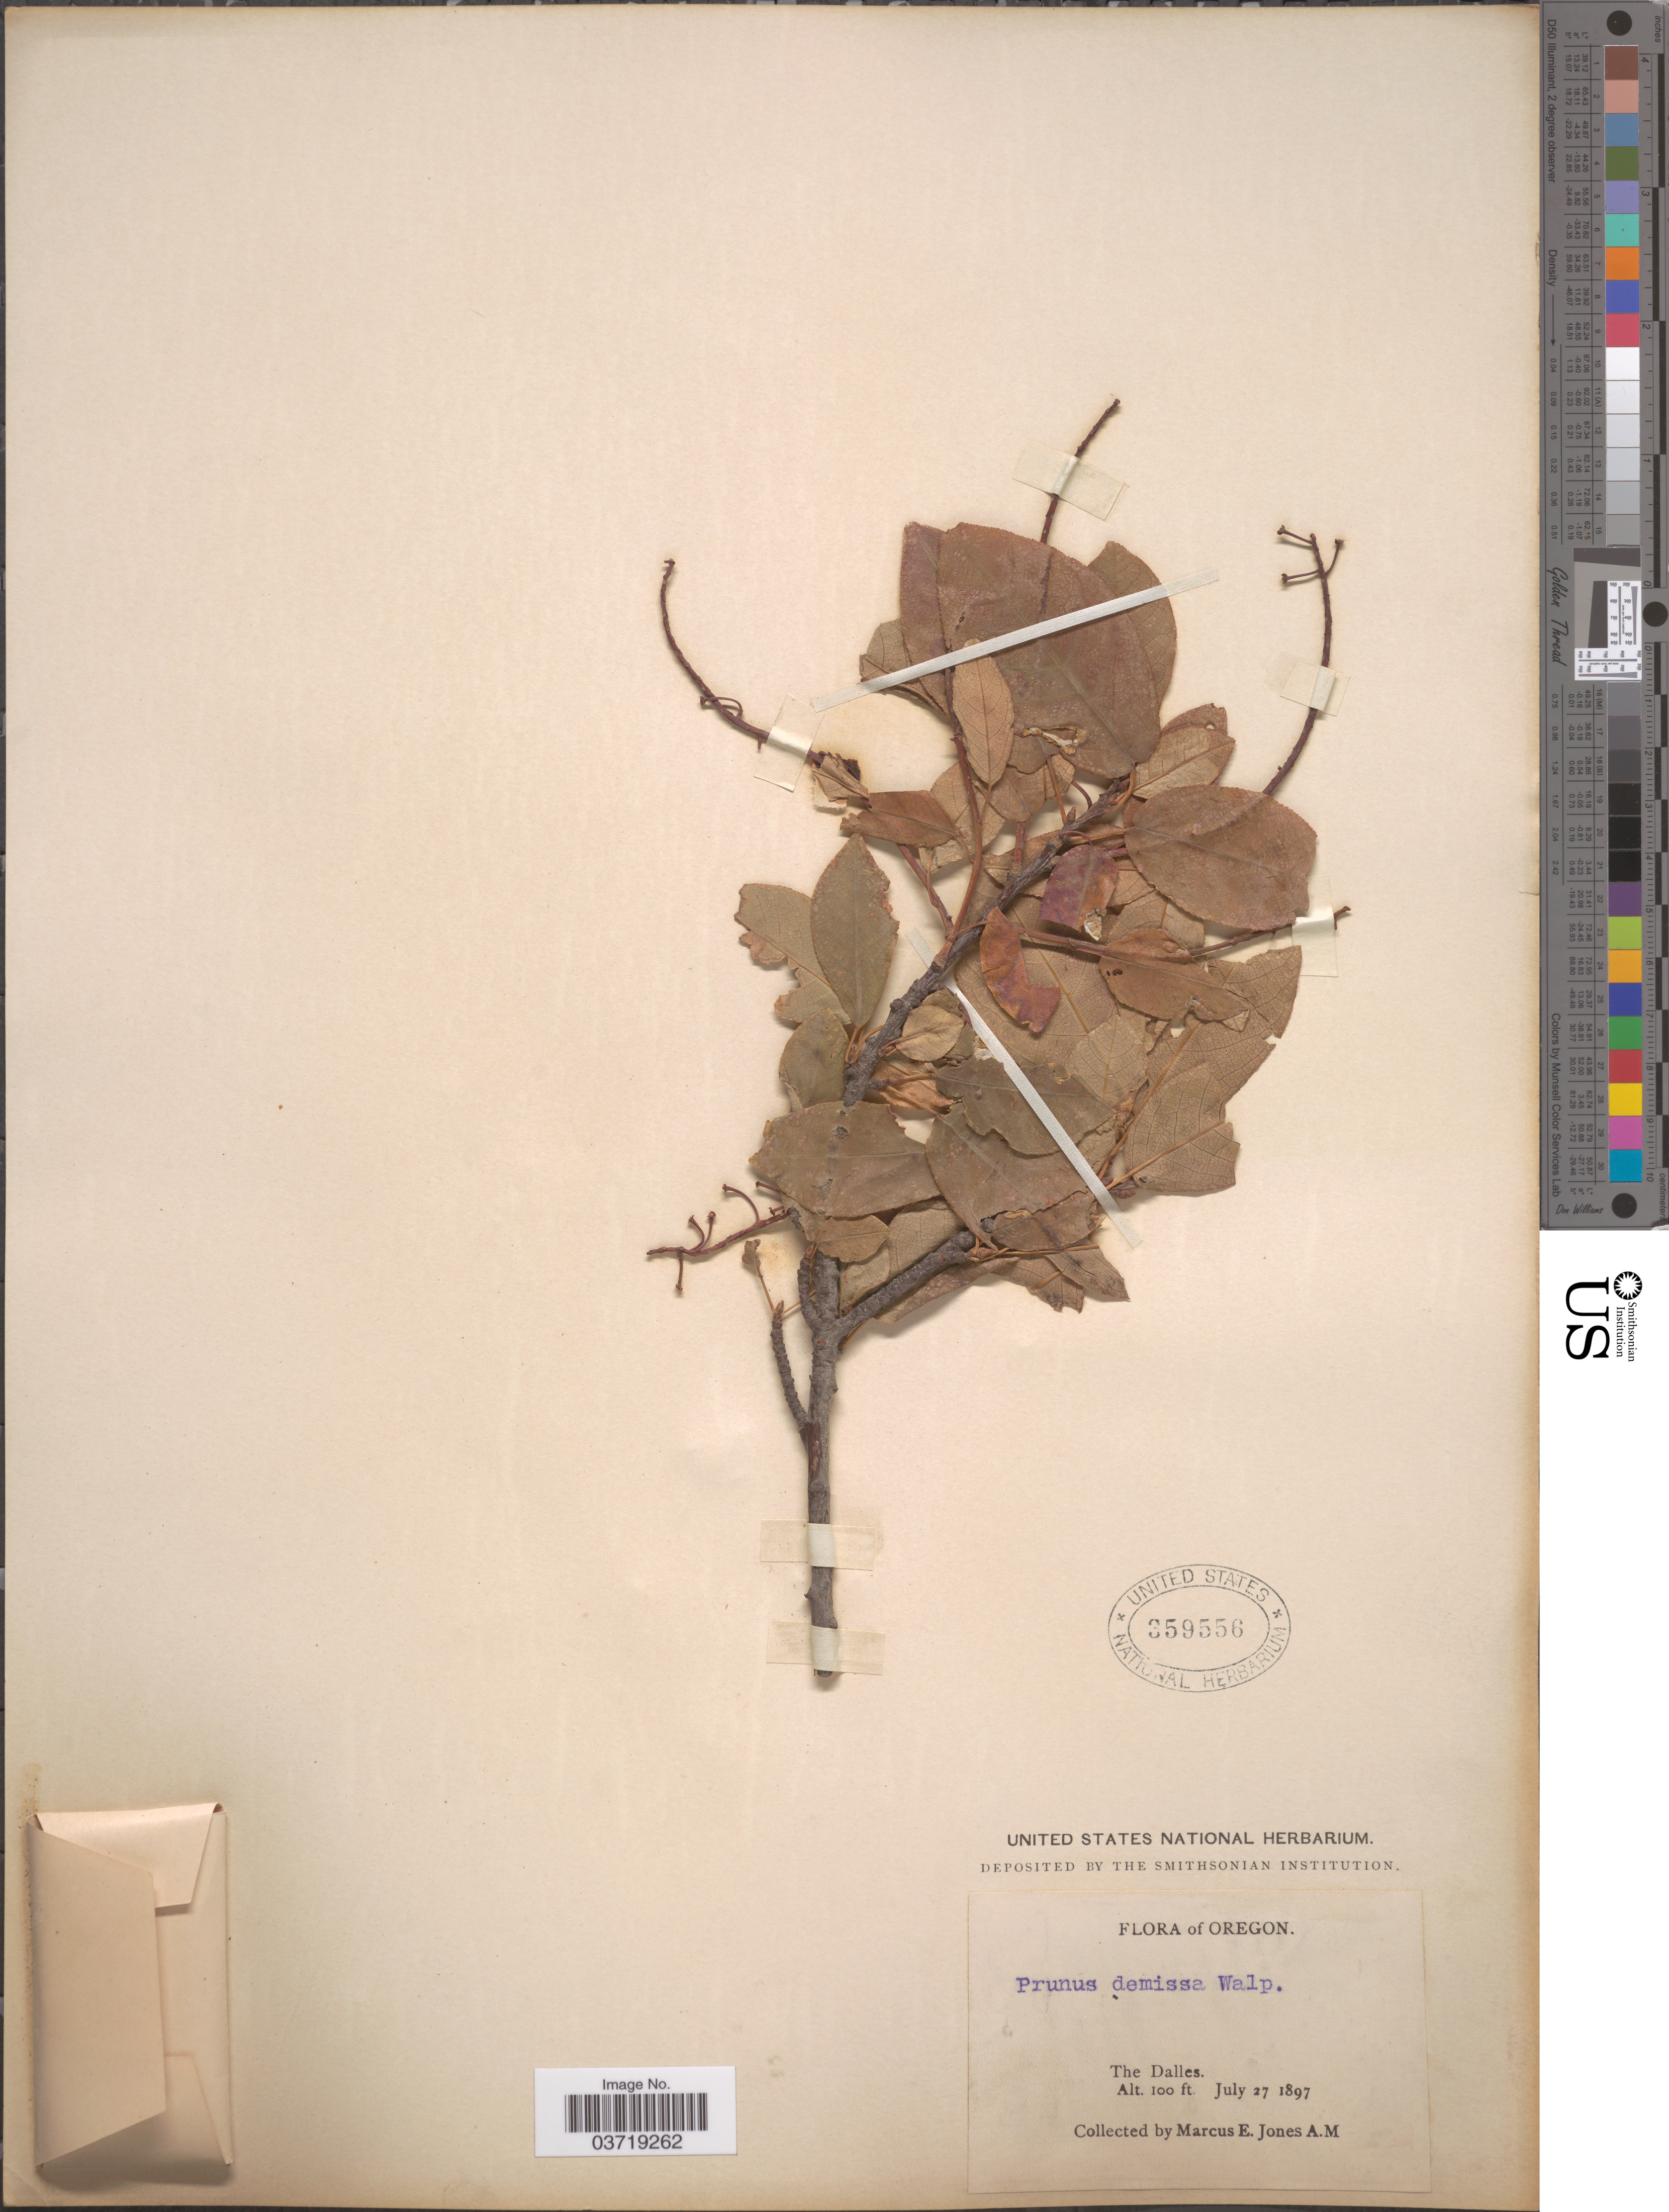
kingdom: Plantae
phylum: Tracheophyta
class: Magnoliopsida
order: Rosales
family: Rosaceae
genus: Prunus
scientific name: Prunus virginiana var. demissa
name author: (Nutt.) Torr.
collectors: M. E. Jones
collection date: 1897-07-27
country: United States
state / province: Oregon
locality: The Dalles.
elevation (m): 30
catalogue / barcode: US 359556